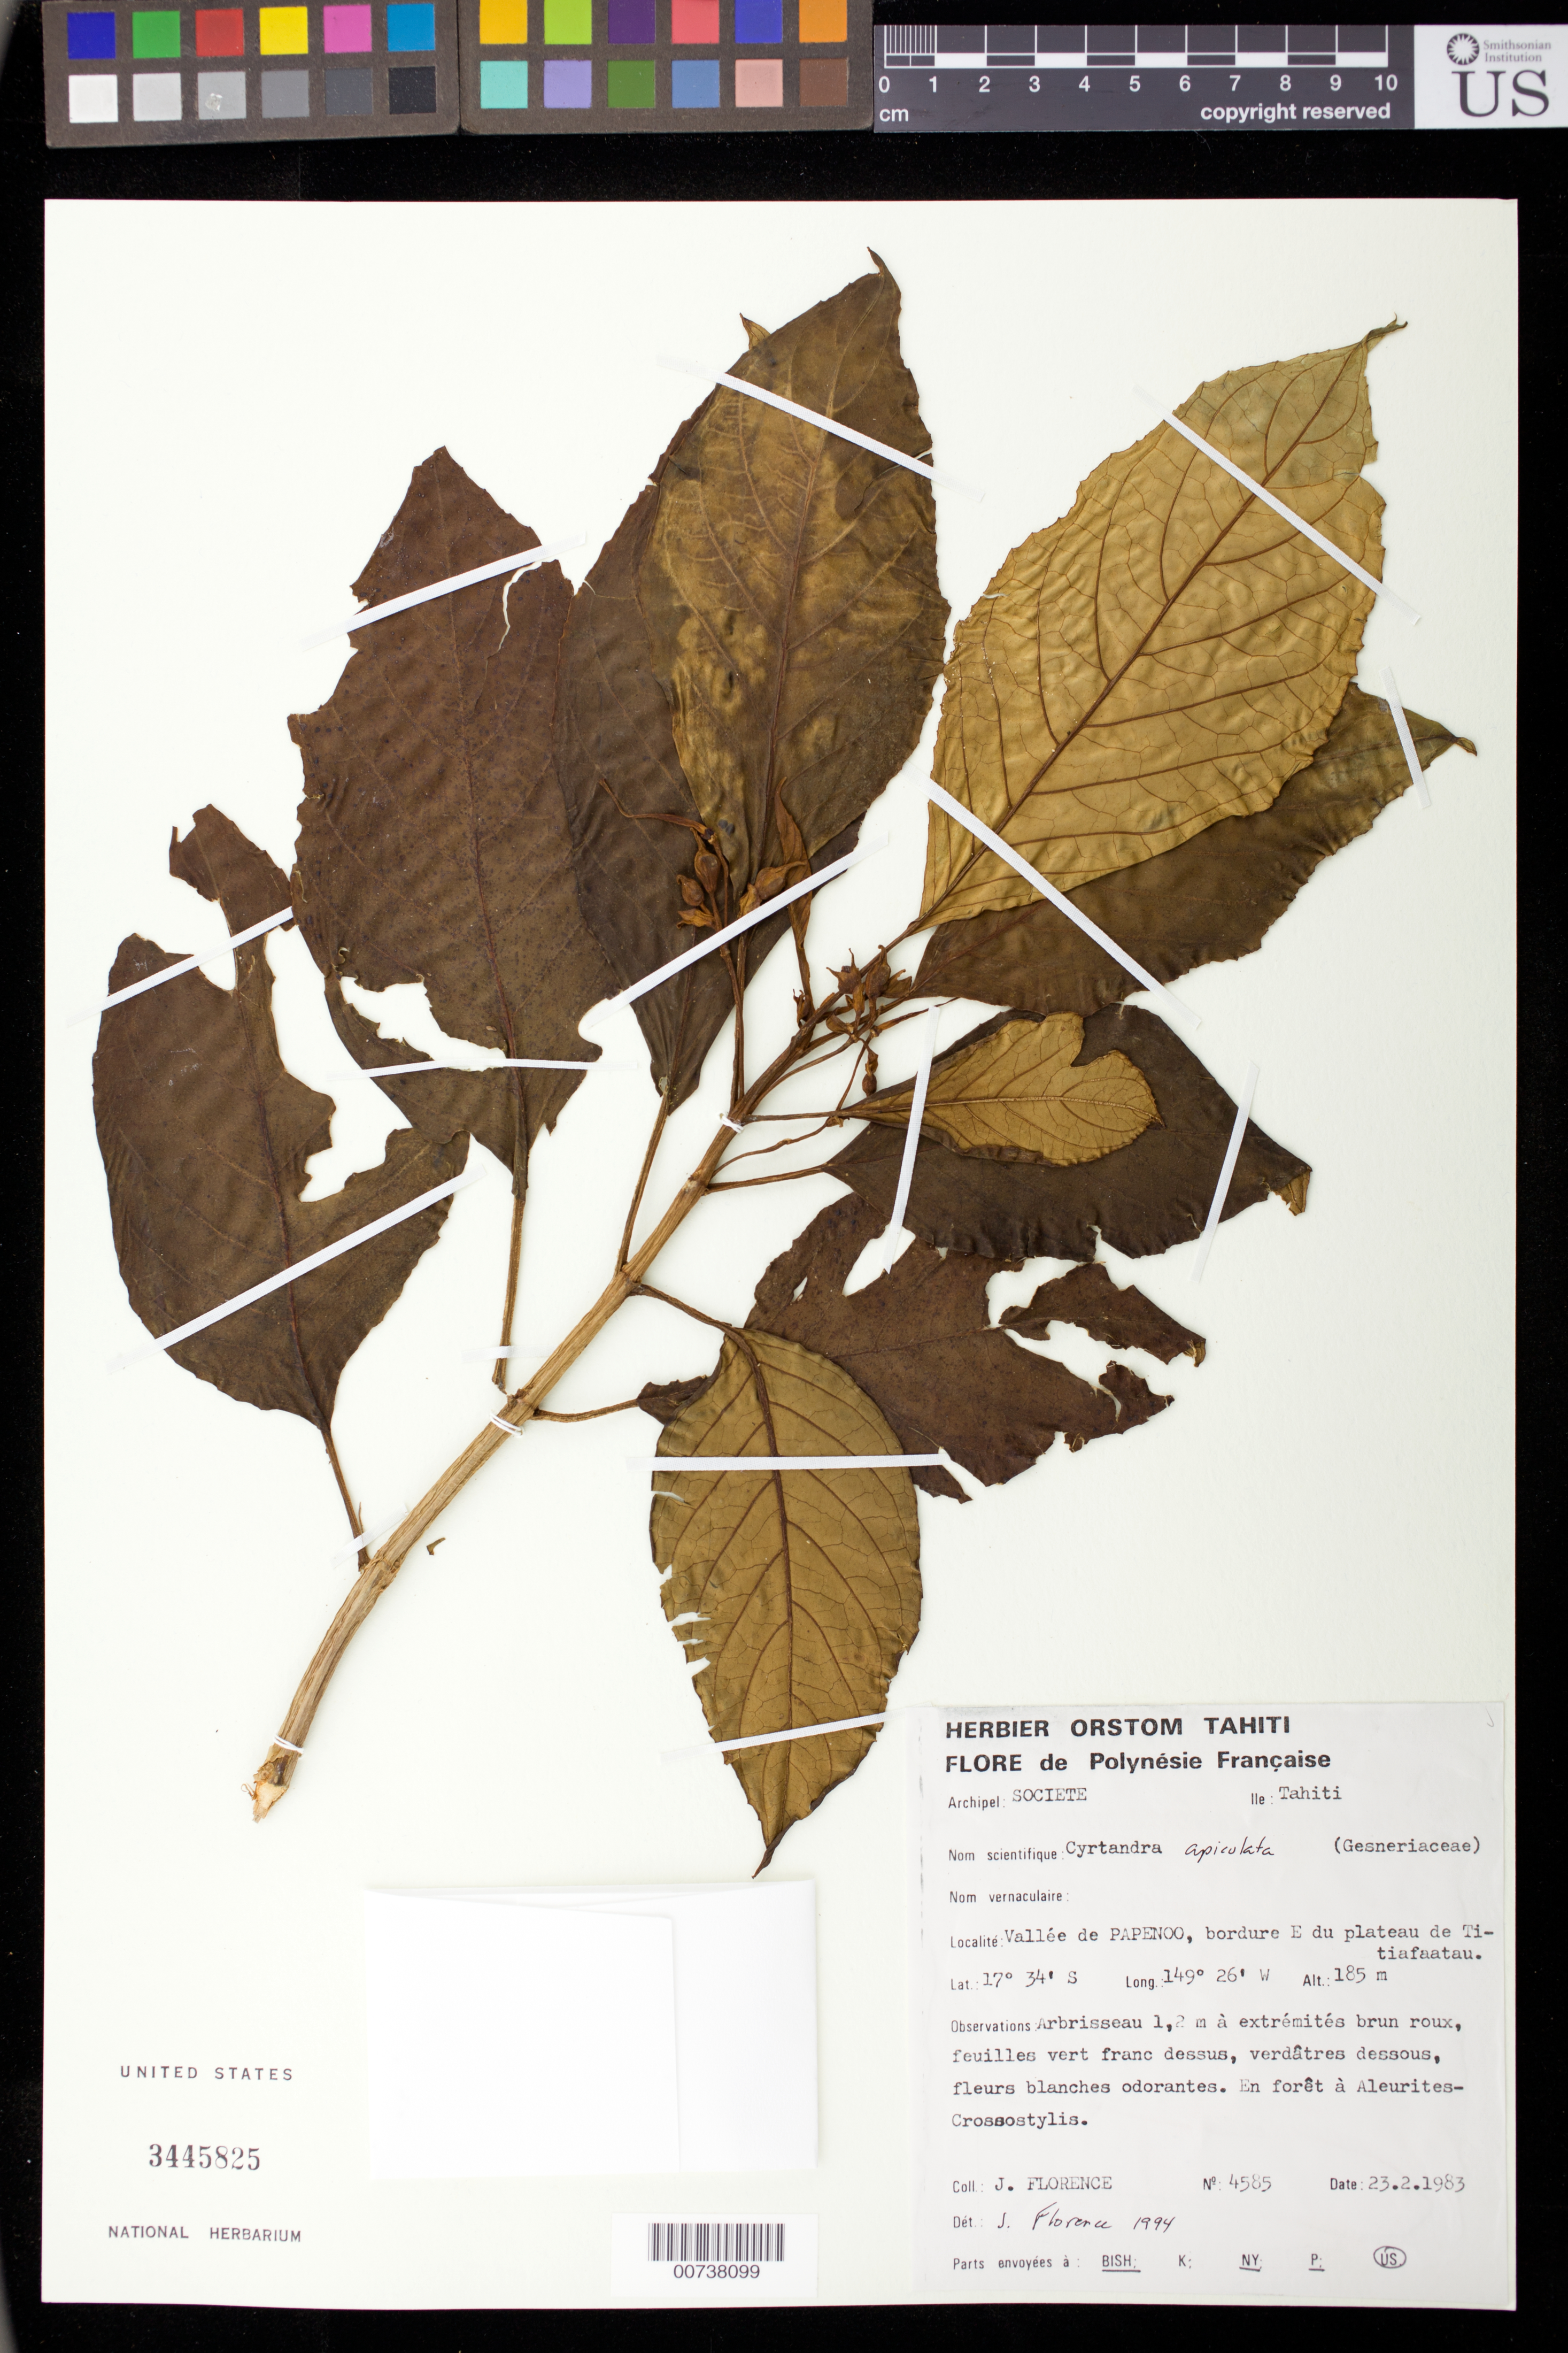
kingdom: Plantae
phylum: Tracheophyta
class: Magnoliopsida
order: Lamiales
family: Gesneriaceae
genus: Cyrtandra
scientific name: Cyrtandra apiculata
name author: C.B. Clarke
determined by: Florence, J.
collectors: J. Florence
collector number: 4585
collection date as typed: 23 Feb 1983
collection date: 1983-02-23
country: French Polynesia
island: Tahiti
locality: Vallée de PAPENOO, bordure E du plateau de Titiafaatau.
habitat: En forêt à Aleurites-Crossostylis.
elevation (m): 185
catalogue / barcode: US 3445825